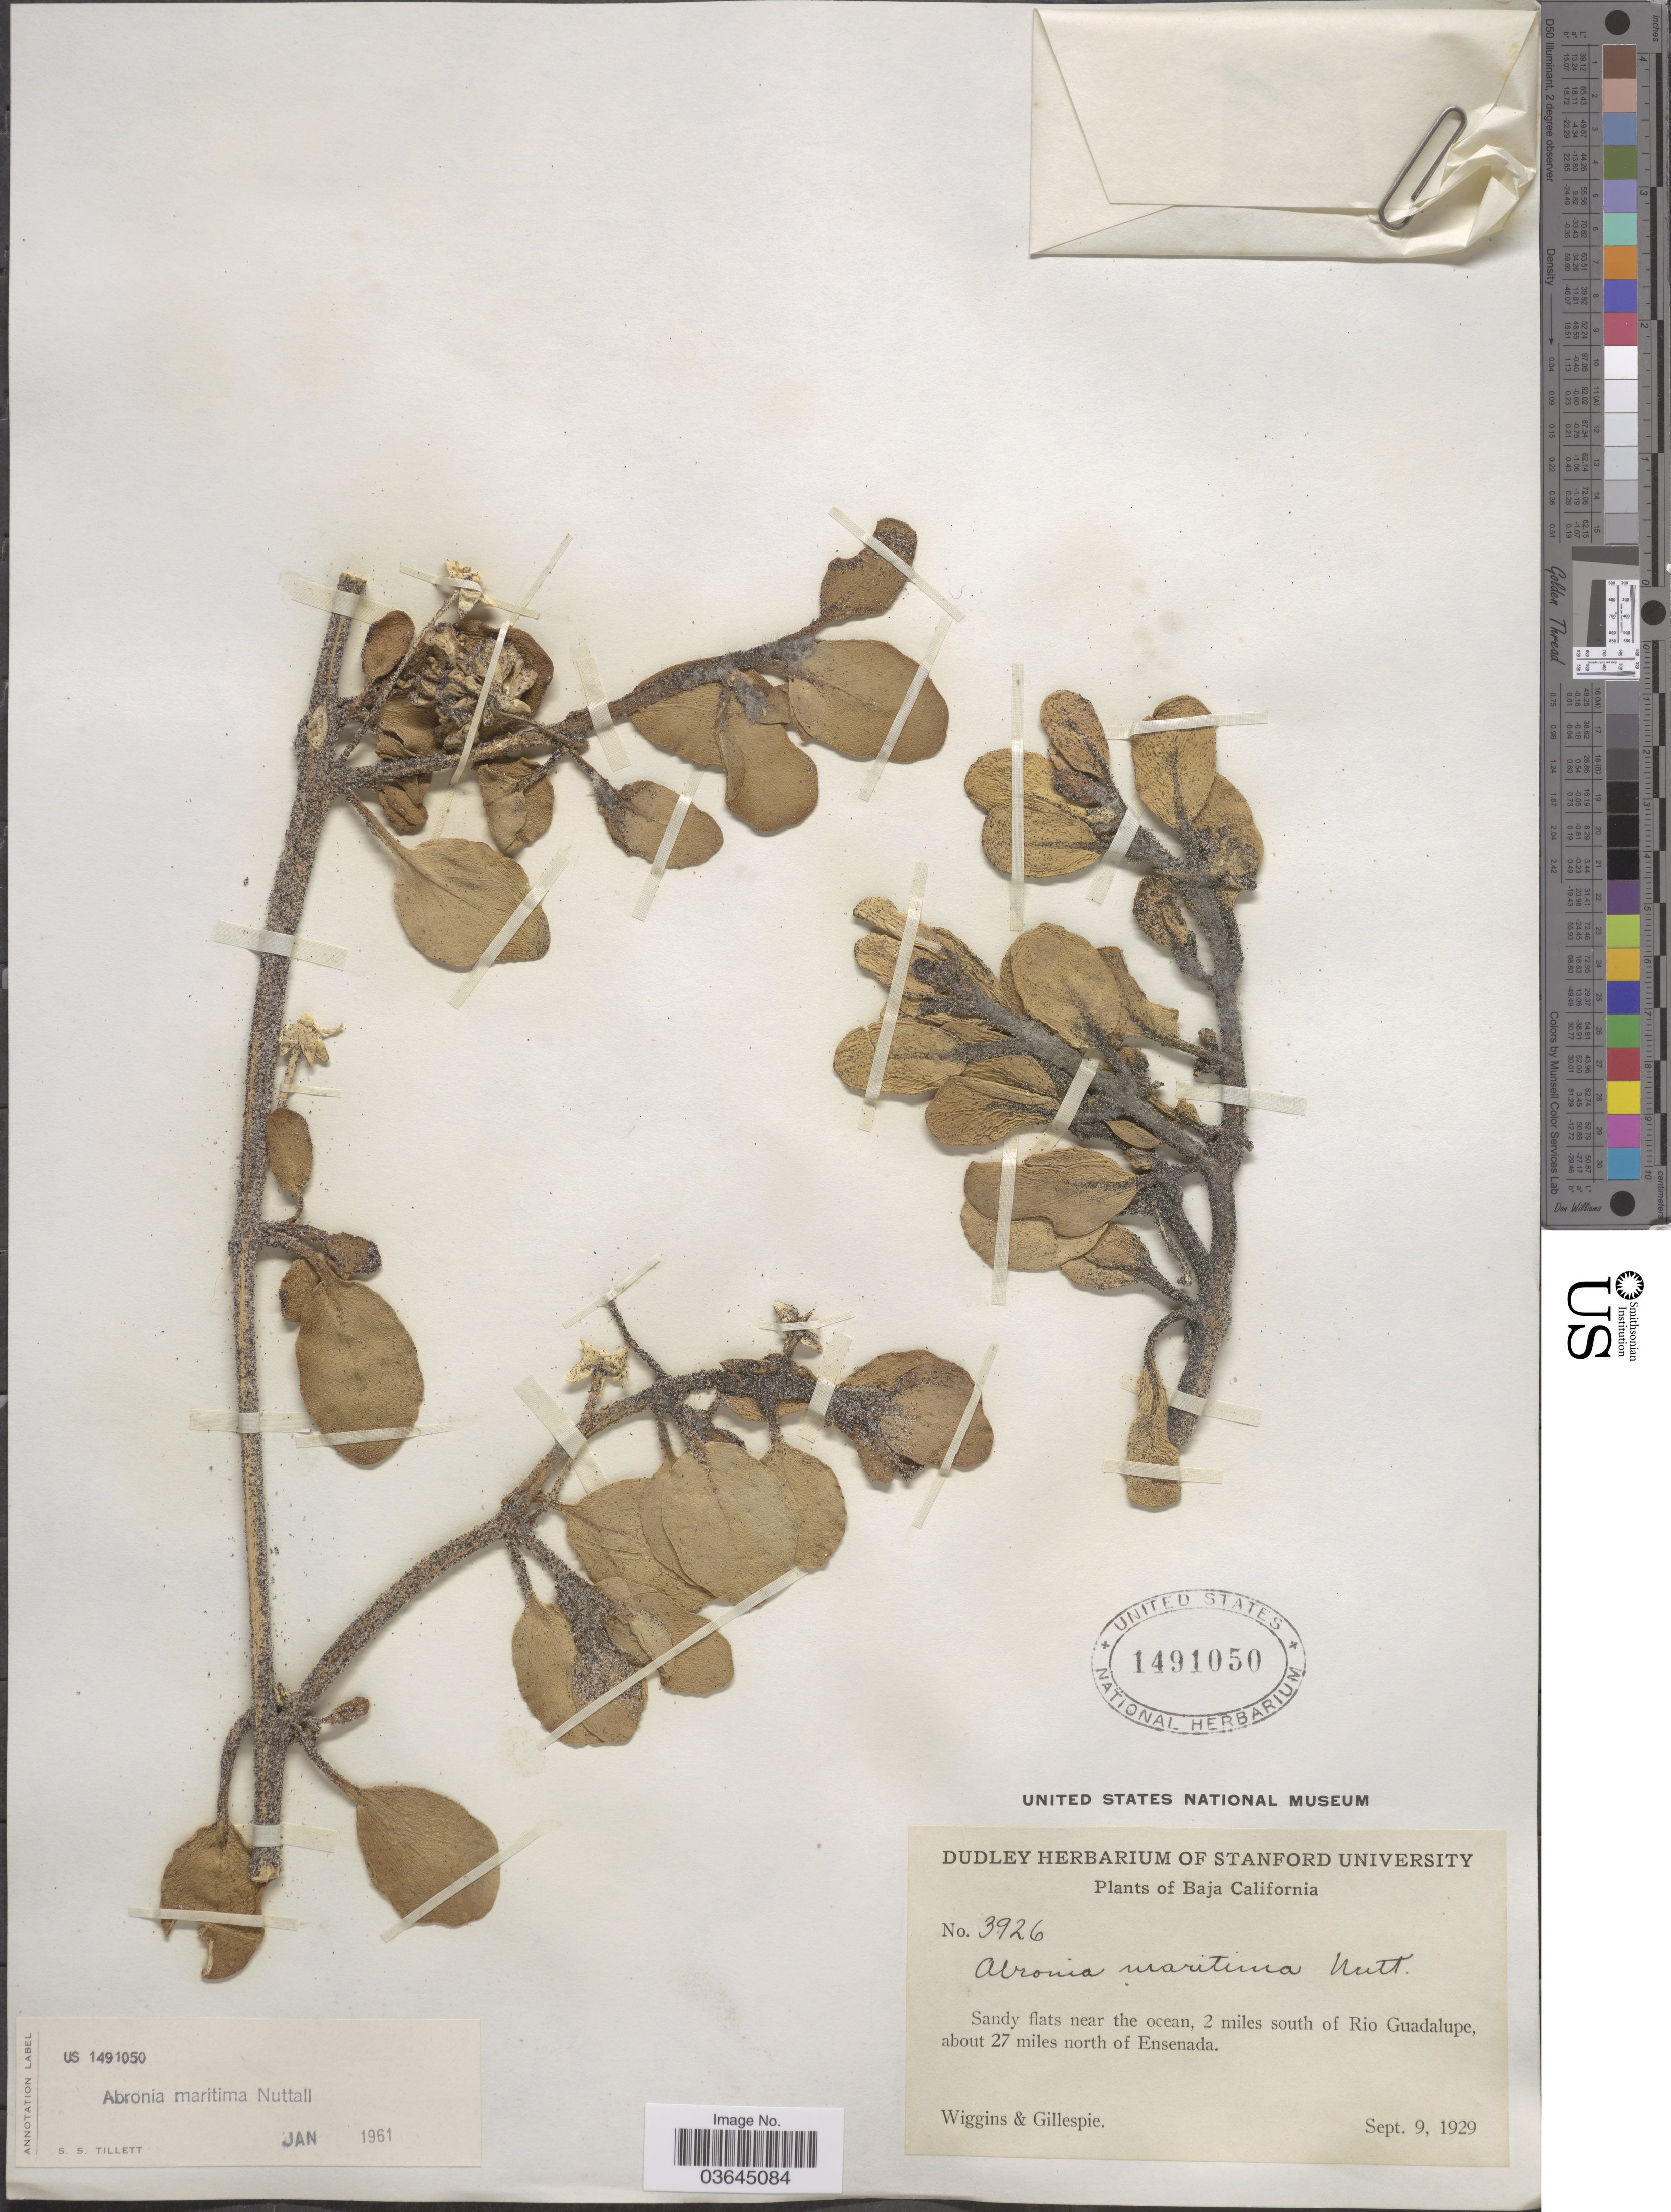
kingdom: Plantae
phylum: Tracheophyta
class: Magnoliopsida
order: Caryophyllales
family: Nyctaginaceae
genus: Abronia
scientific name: Abronia maritima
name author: Nutt. ex S. Watson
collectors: -- Wiggins & -- Gillespie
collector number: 3926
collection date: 1929-09-09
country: Mexico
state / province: Baja California Norte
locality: Sandy flats near the ocean, 2 miles south of Rio Guadalupe, about 27 miles north of Ensenada.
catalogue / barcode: US 1491050